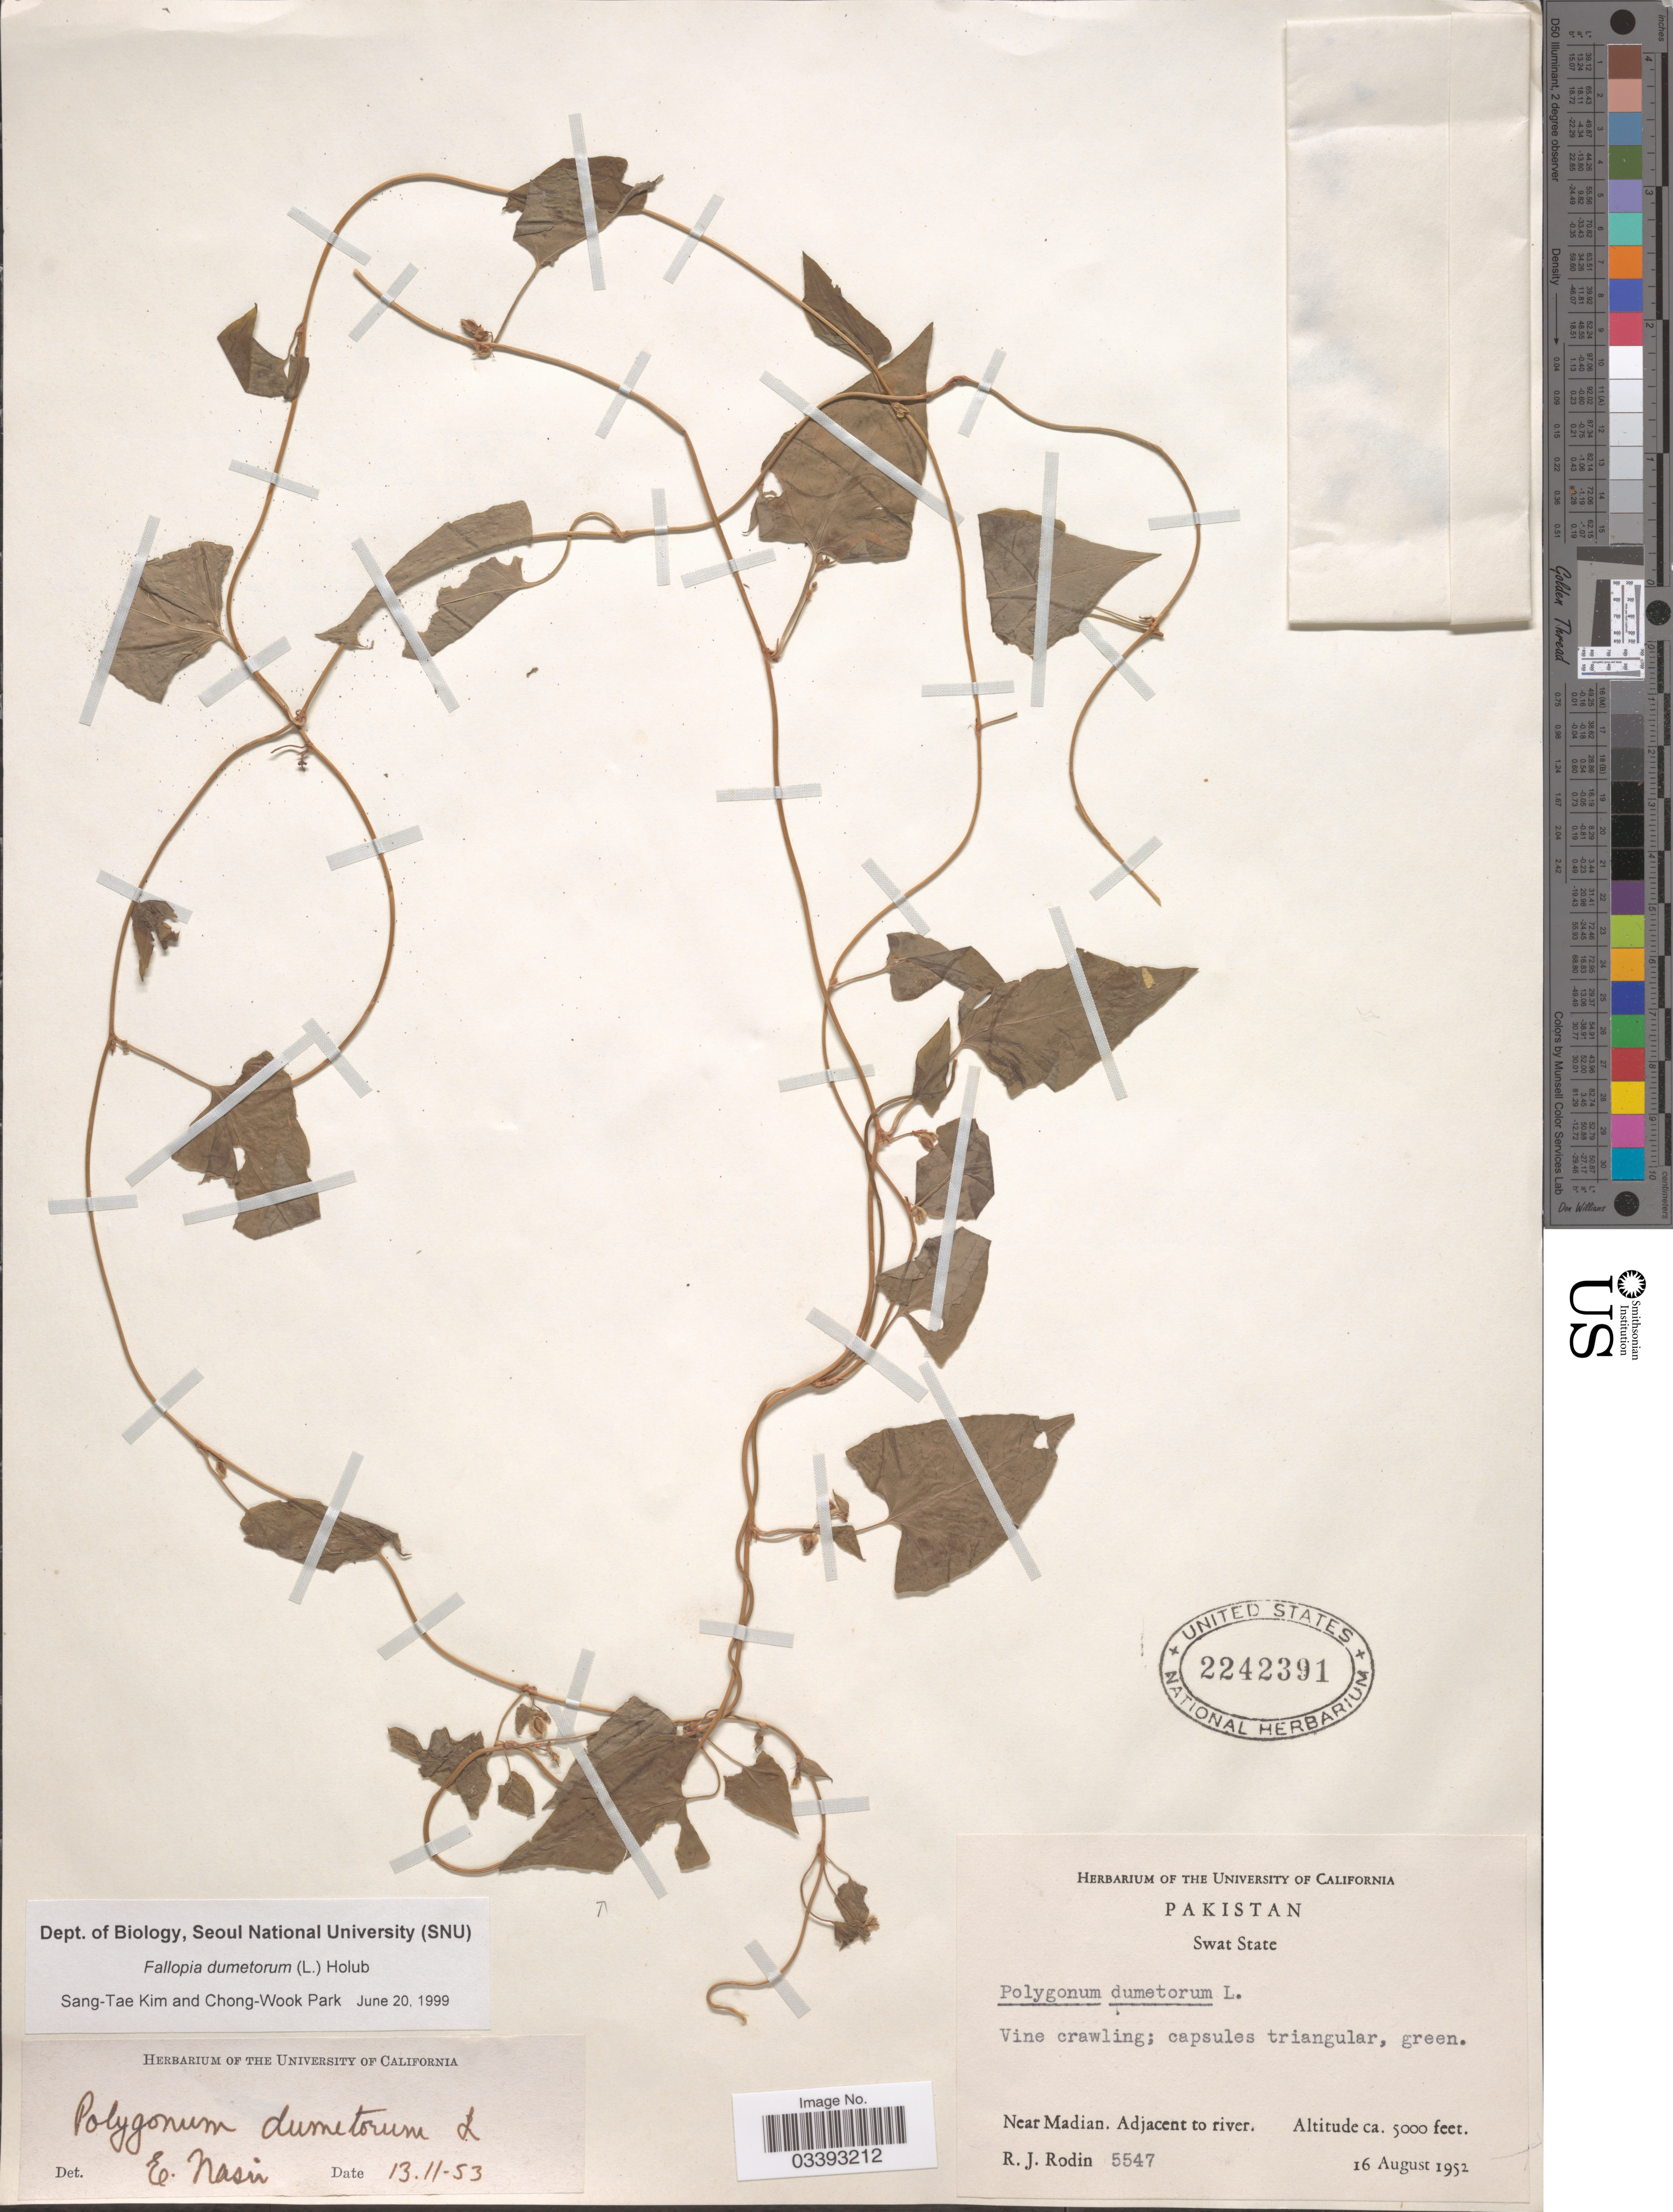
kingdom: Plantae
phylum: Tracheophyta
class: Magnoliopsida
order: Caryophyllales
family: Polygonaceae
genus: Fallopia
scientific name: Fallopia dumetorum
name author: (L.) Holub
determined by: Kim, Sang-Tae; Park, Chong-wook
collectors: R. J. Rodin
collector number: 5547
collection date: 1952-08-16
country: Pakistan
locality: Swat State. Near Madian. Adjacent to river.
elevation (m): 1524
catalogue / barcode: US 2242391